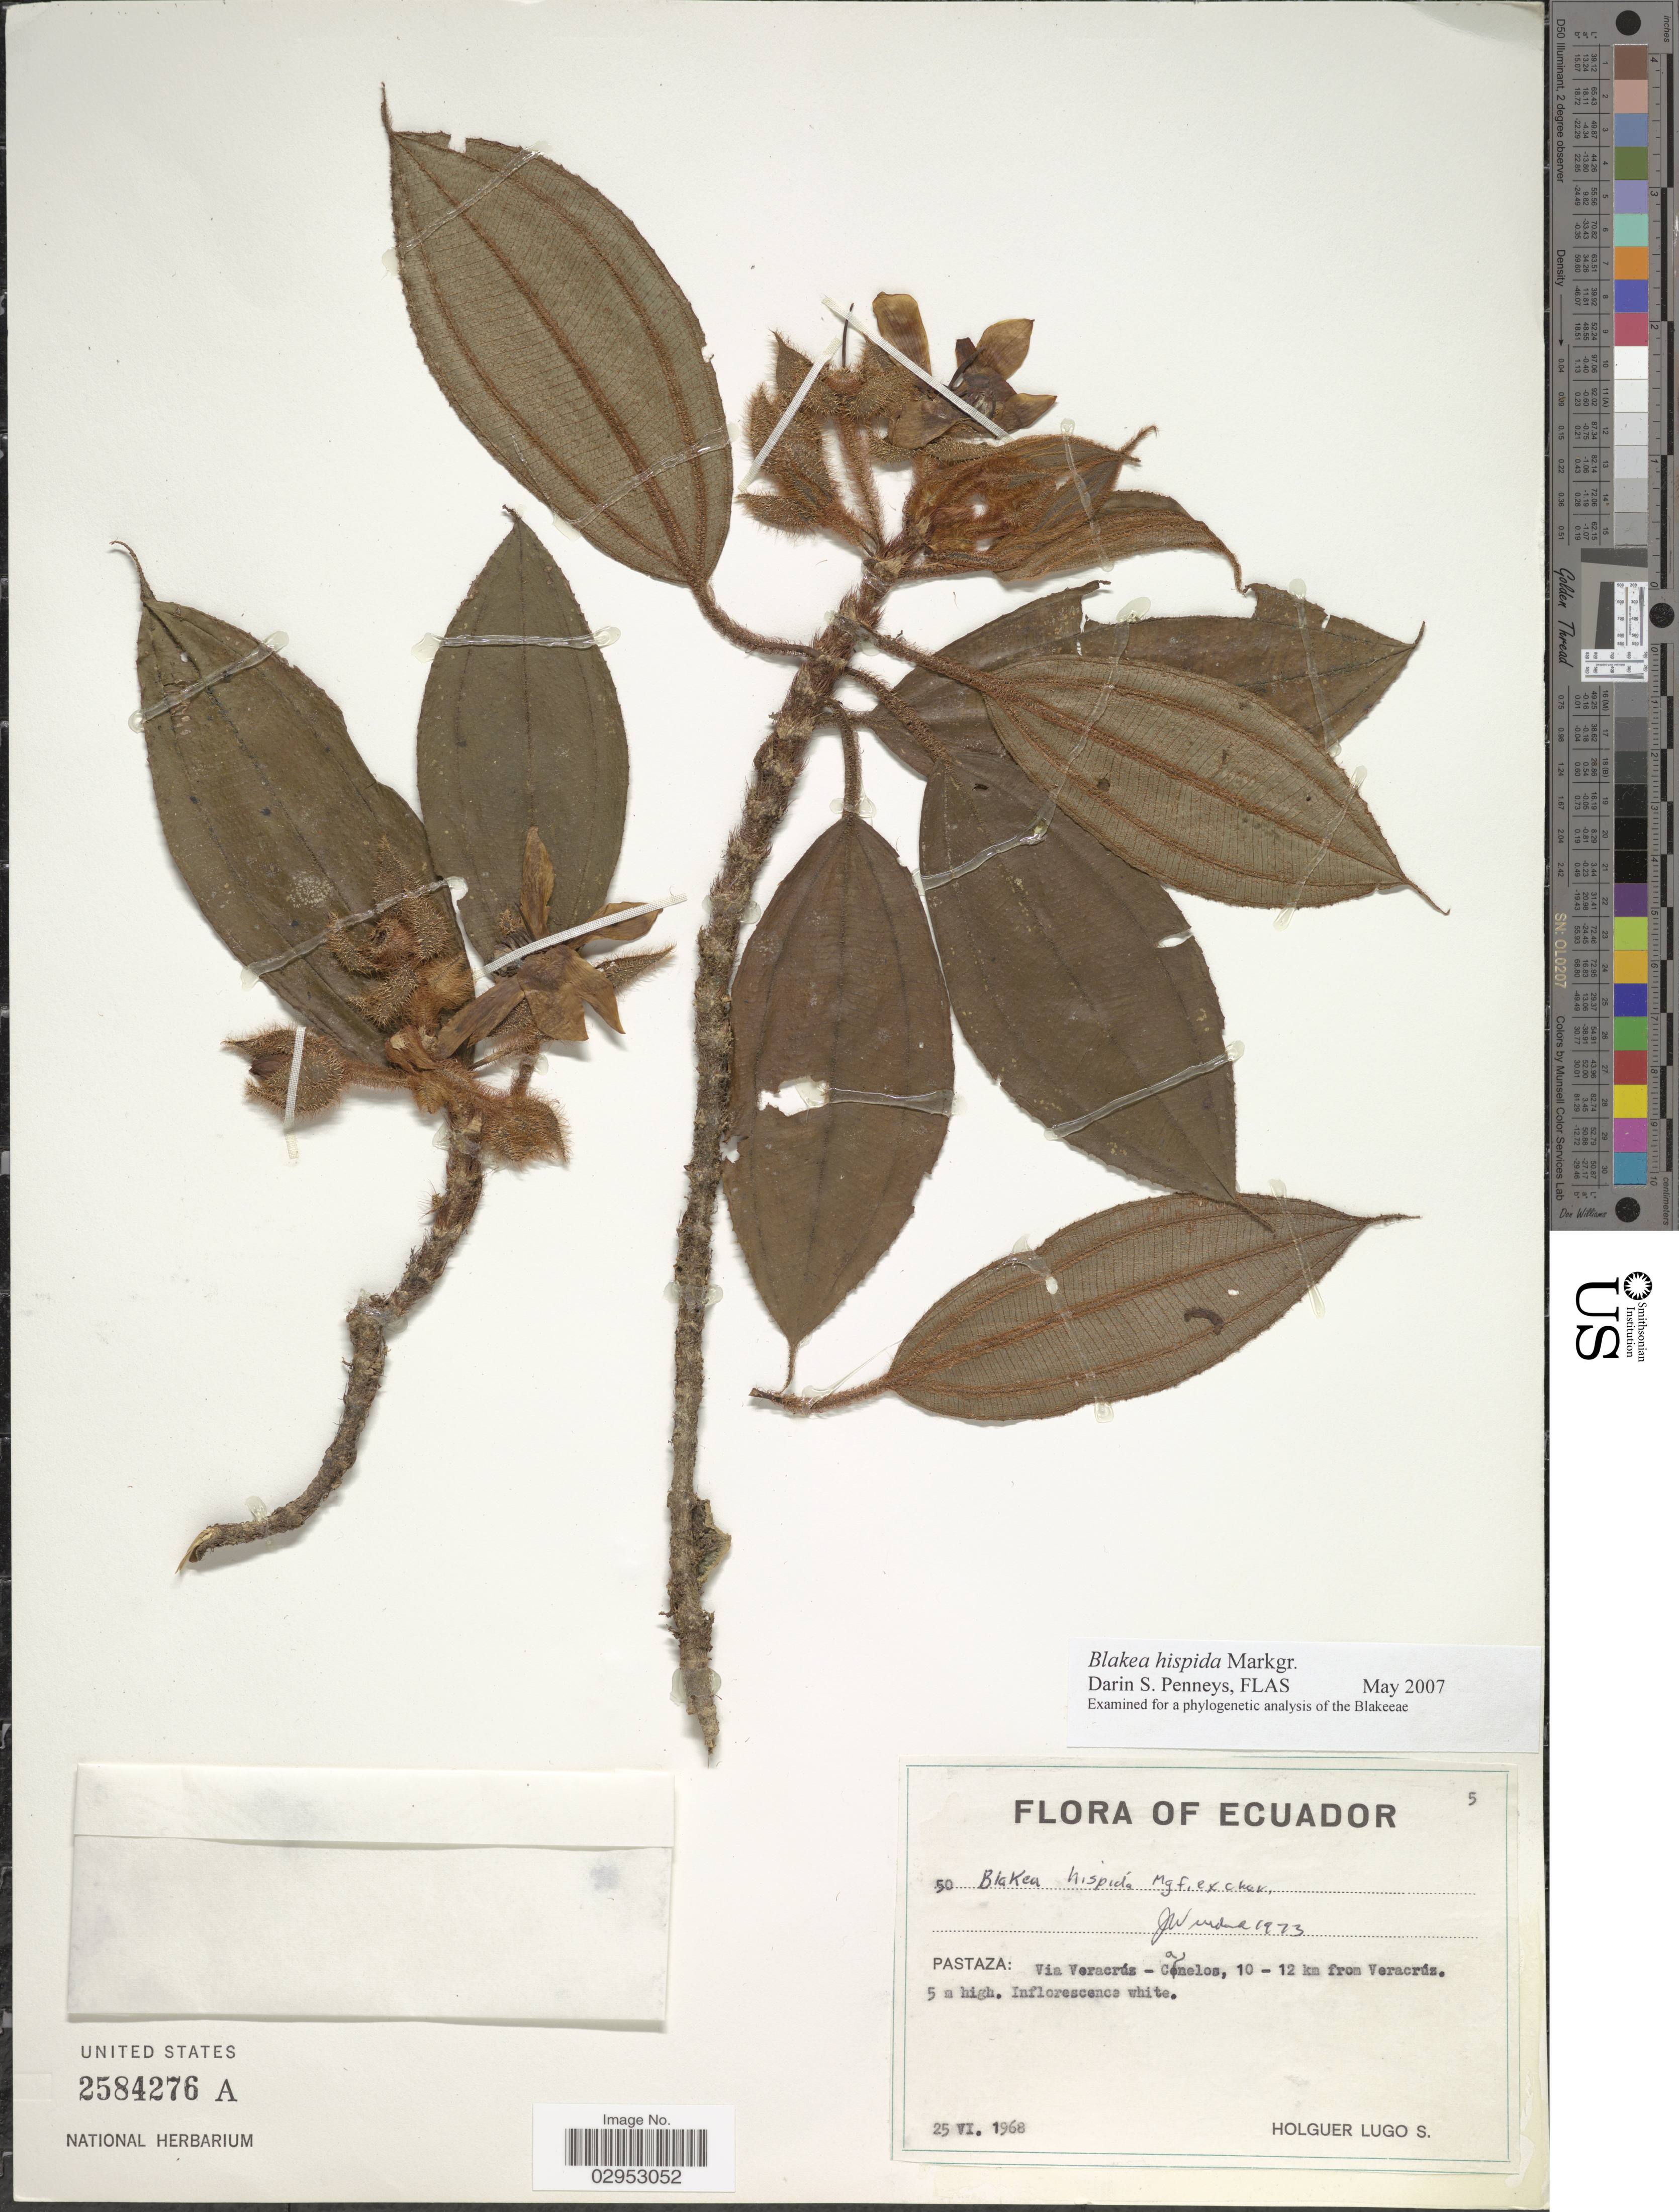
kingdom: Plantae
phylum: Tracheophyta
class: Magnoliopsida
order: Myrtales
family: Melastomataceae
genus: Blakea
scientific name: Blakea hispida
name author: Markgr.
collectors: H. Lugo S.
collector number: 50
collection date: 1968-06-25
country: Ecuador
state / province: Pastaza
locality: Via Veracrúz, 10-12 km from Veracrúz.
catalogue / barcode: US 2584276A